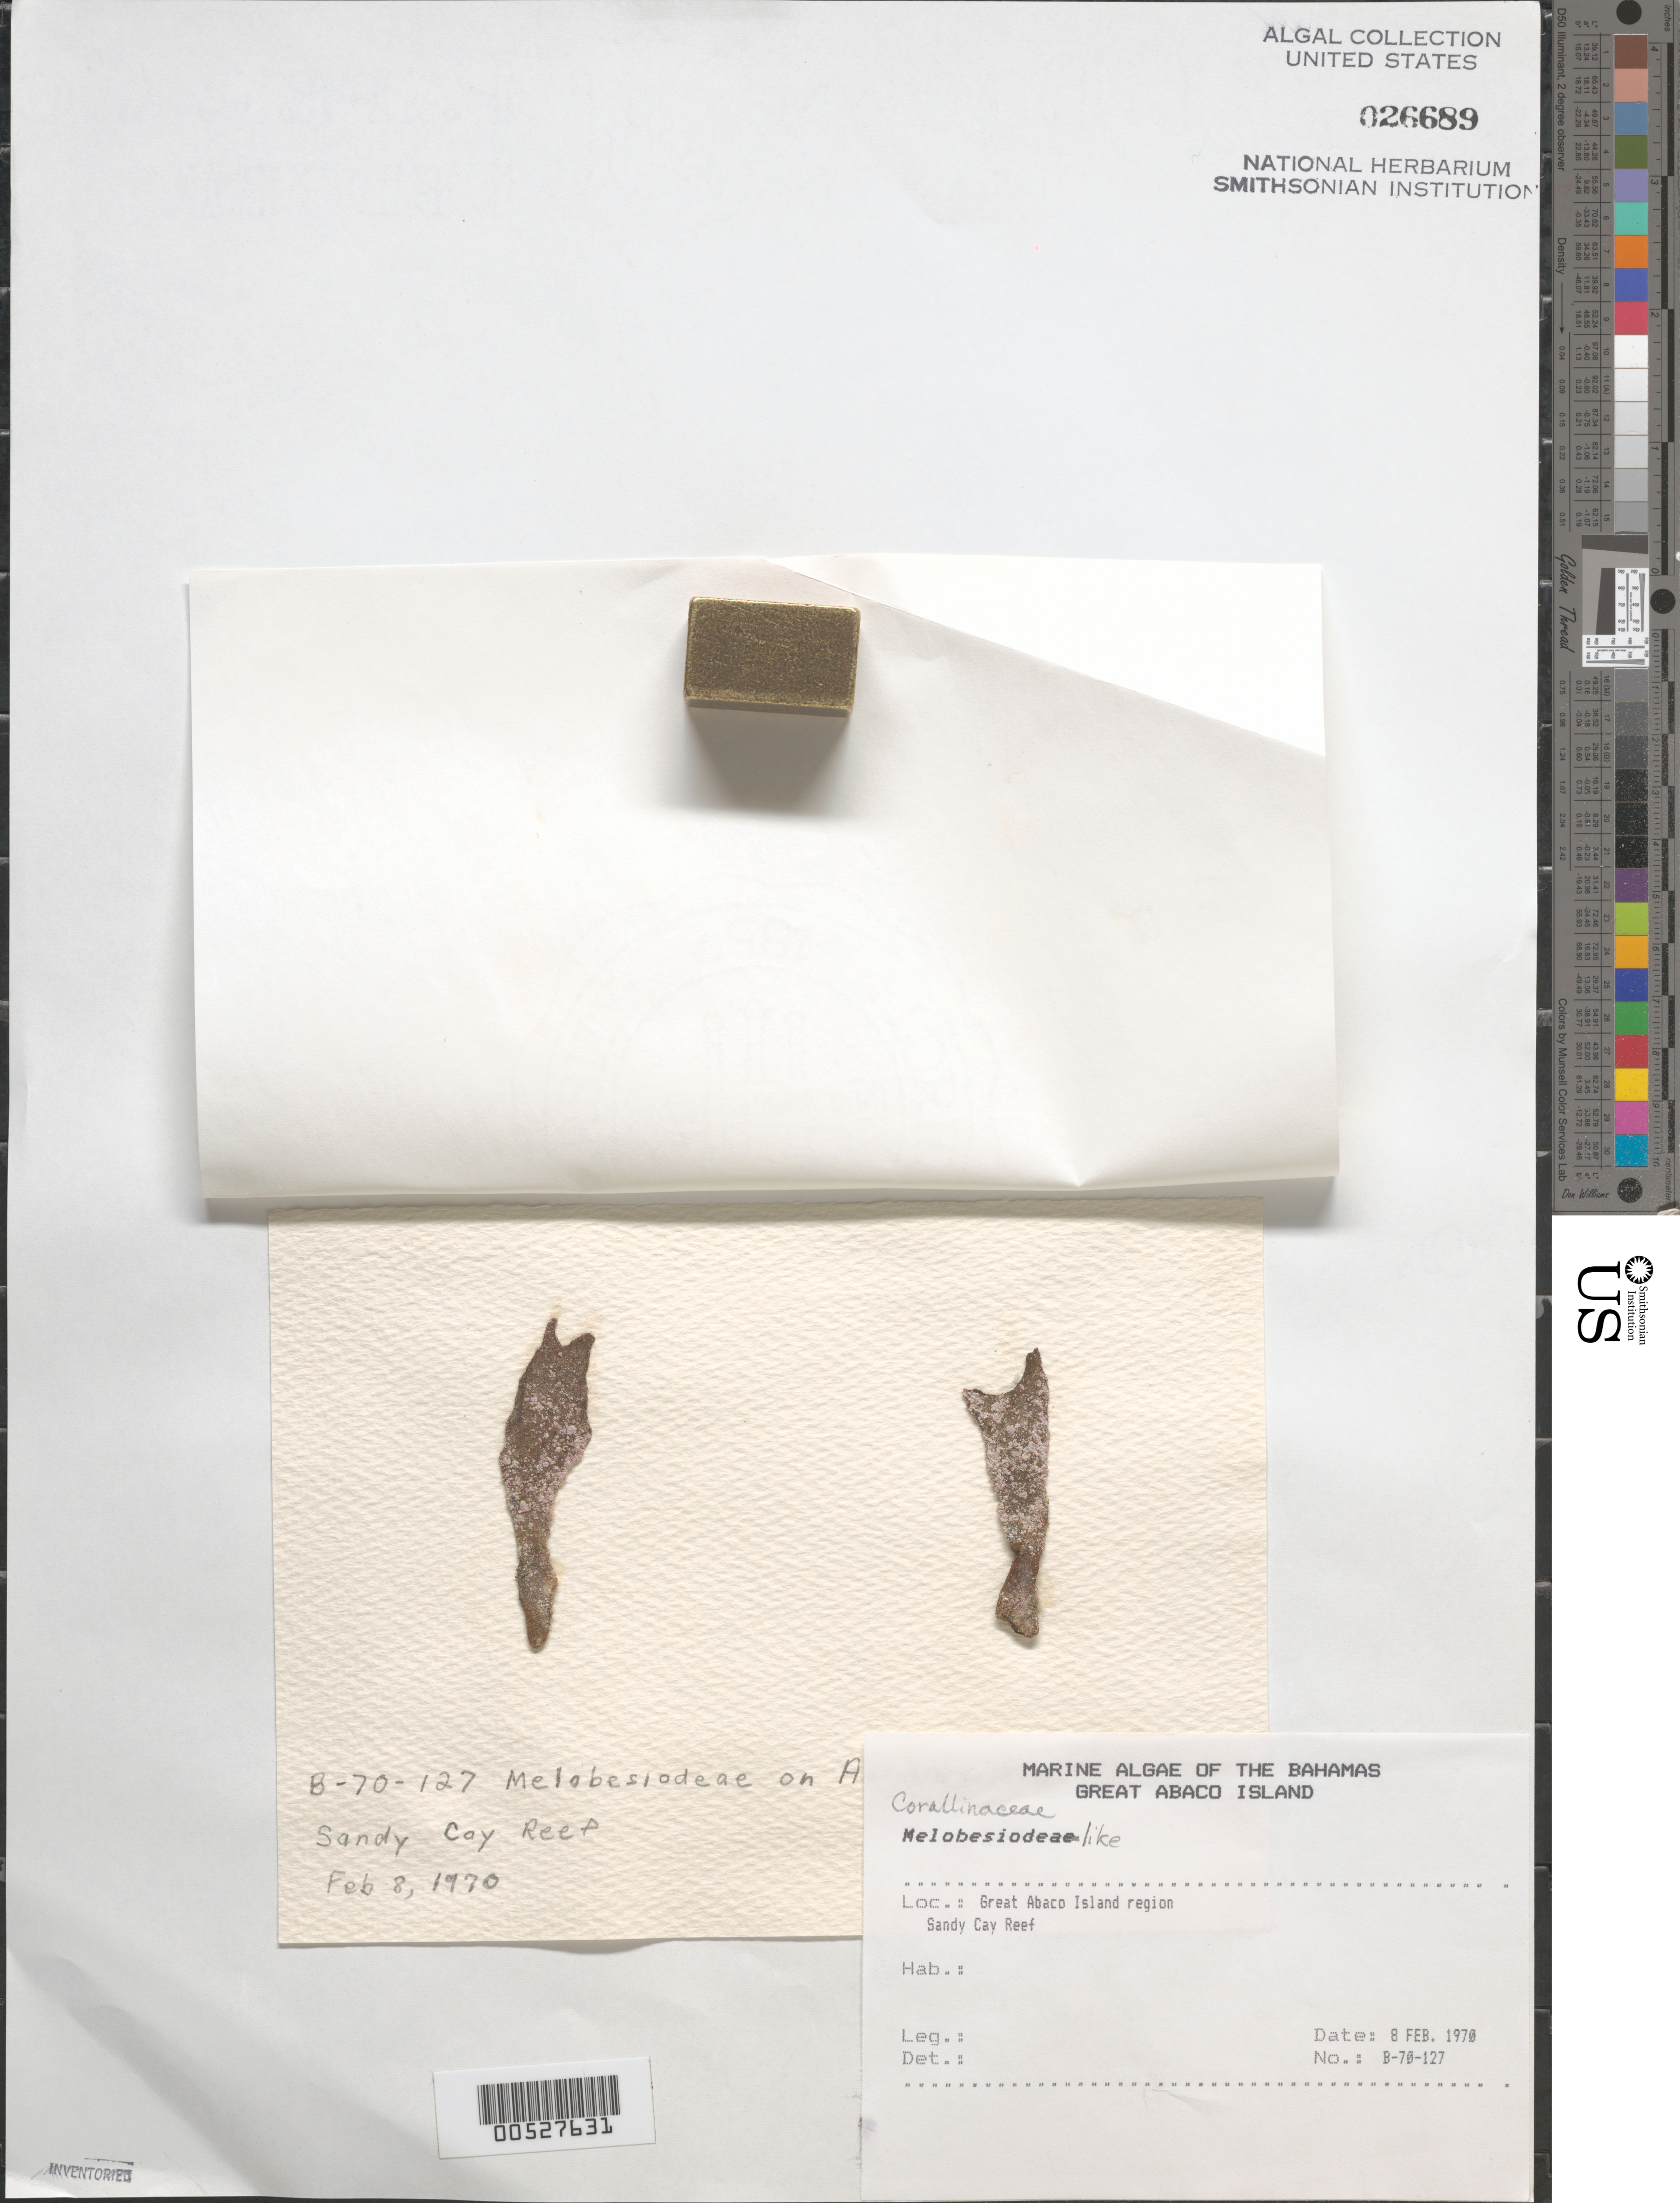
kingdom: Plantae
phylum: Rhodophyta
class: Florideophyceae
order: Corallinales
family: Corallinaceae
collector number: B-70-127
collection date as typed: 08 Feb 1970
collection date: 1970-02-08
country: Bahamas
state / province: Abaco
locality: Sandy cay reef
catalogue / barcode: US 26689